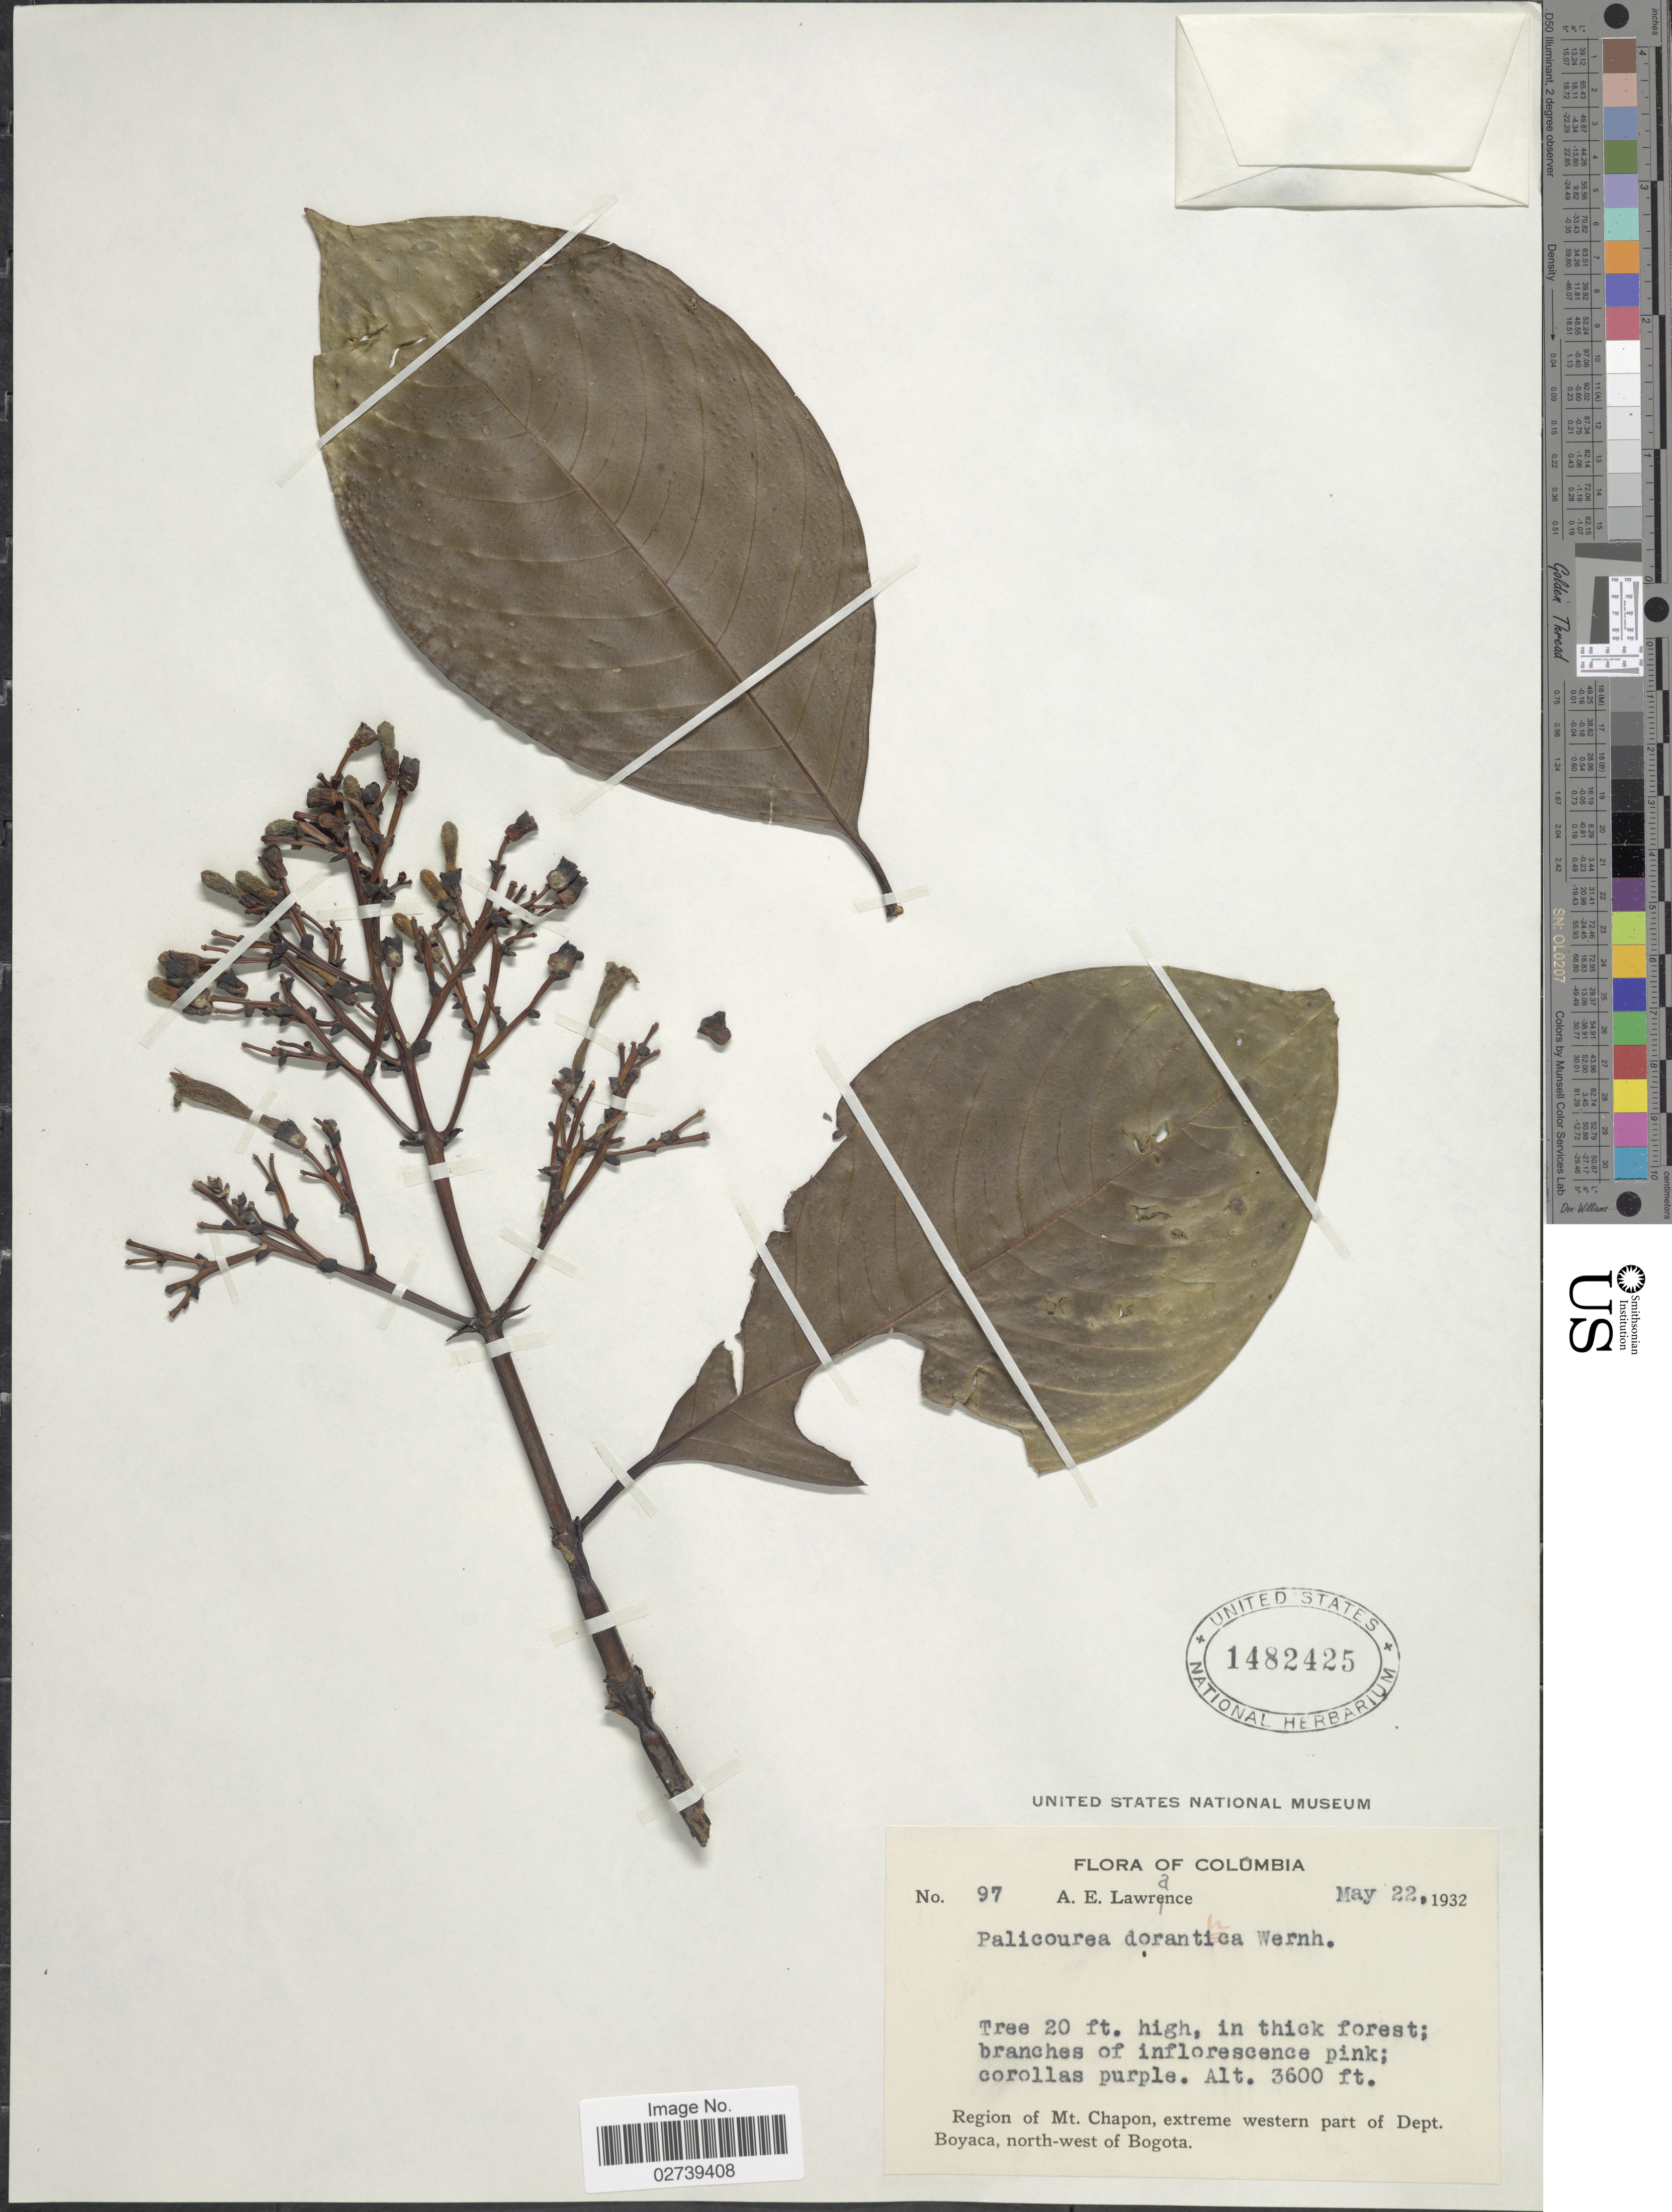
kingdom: Plantae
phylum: Tracheophyta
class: Magnoliopsida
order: Gentianales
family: Rubiaceae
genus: Palicourea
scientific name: Palicourea dorantha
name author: Wernham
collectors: A. Lawrance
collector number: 97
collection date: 1932-05-22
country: Colombia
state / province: Boyacá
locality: Region of Mt. Chapon, extreme western part of Dept. Boyaca, north-west of Bogota.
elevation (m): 1097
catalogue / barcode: US 1482425